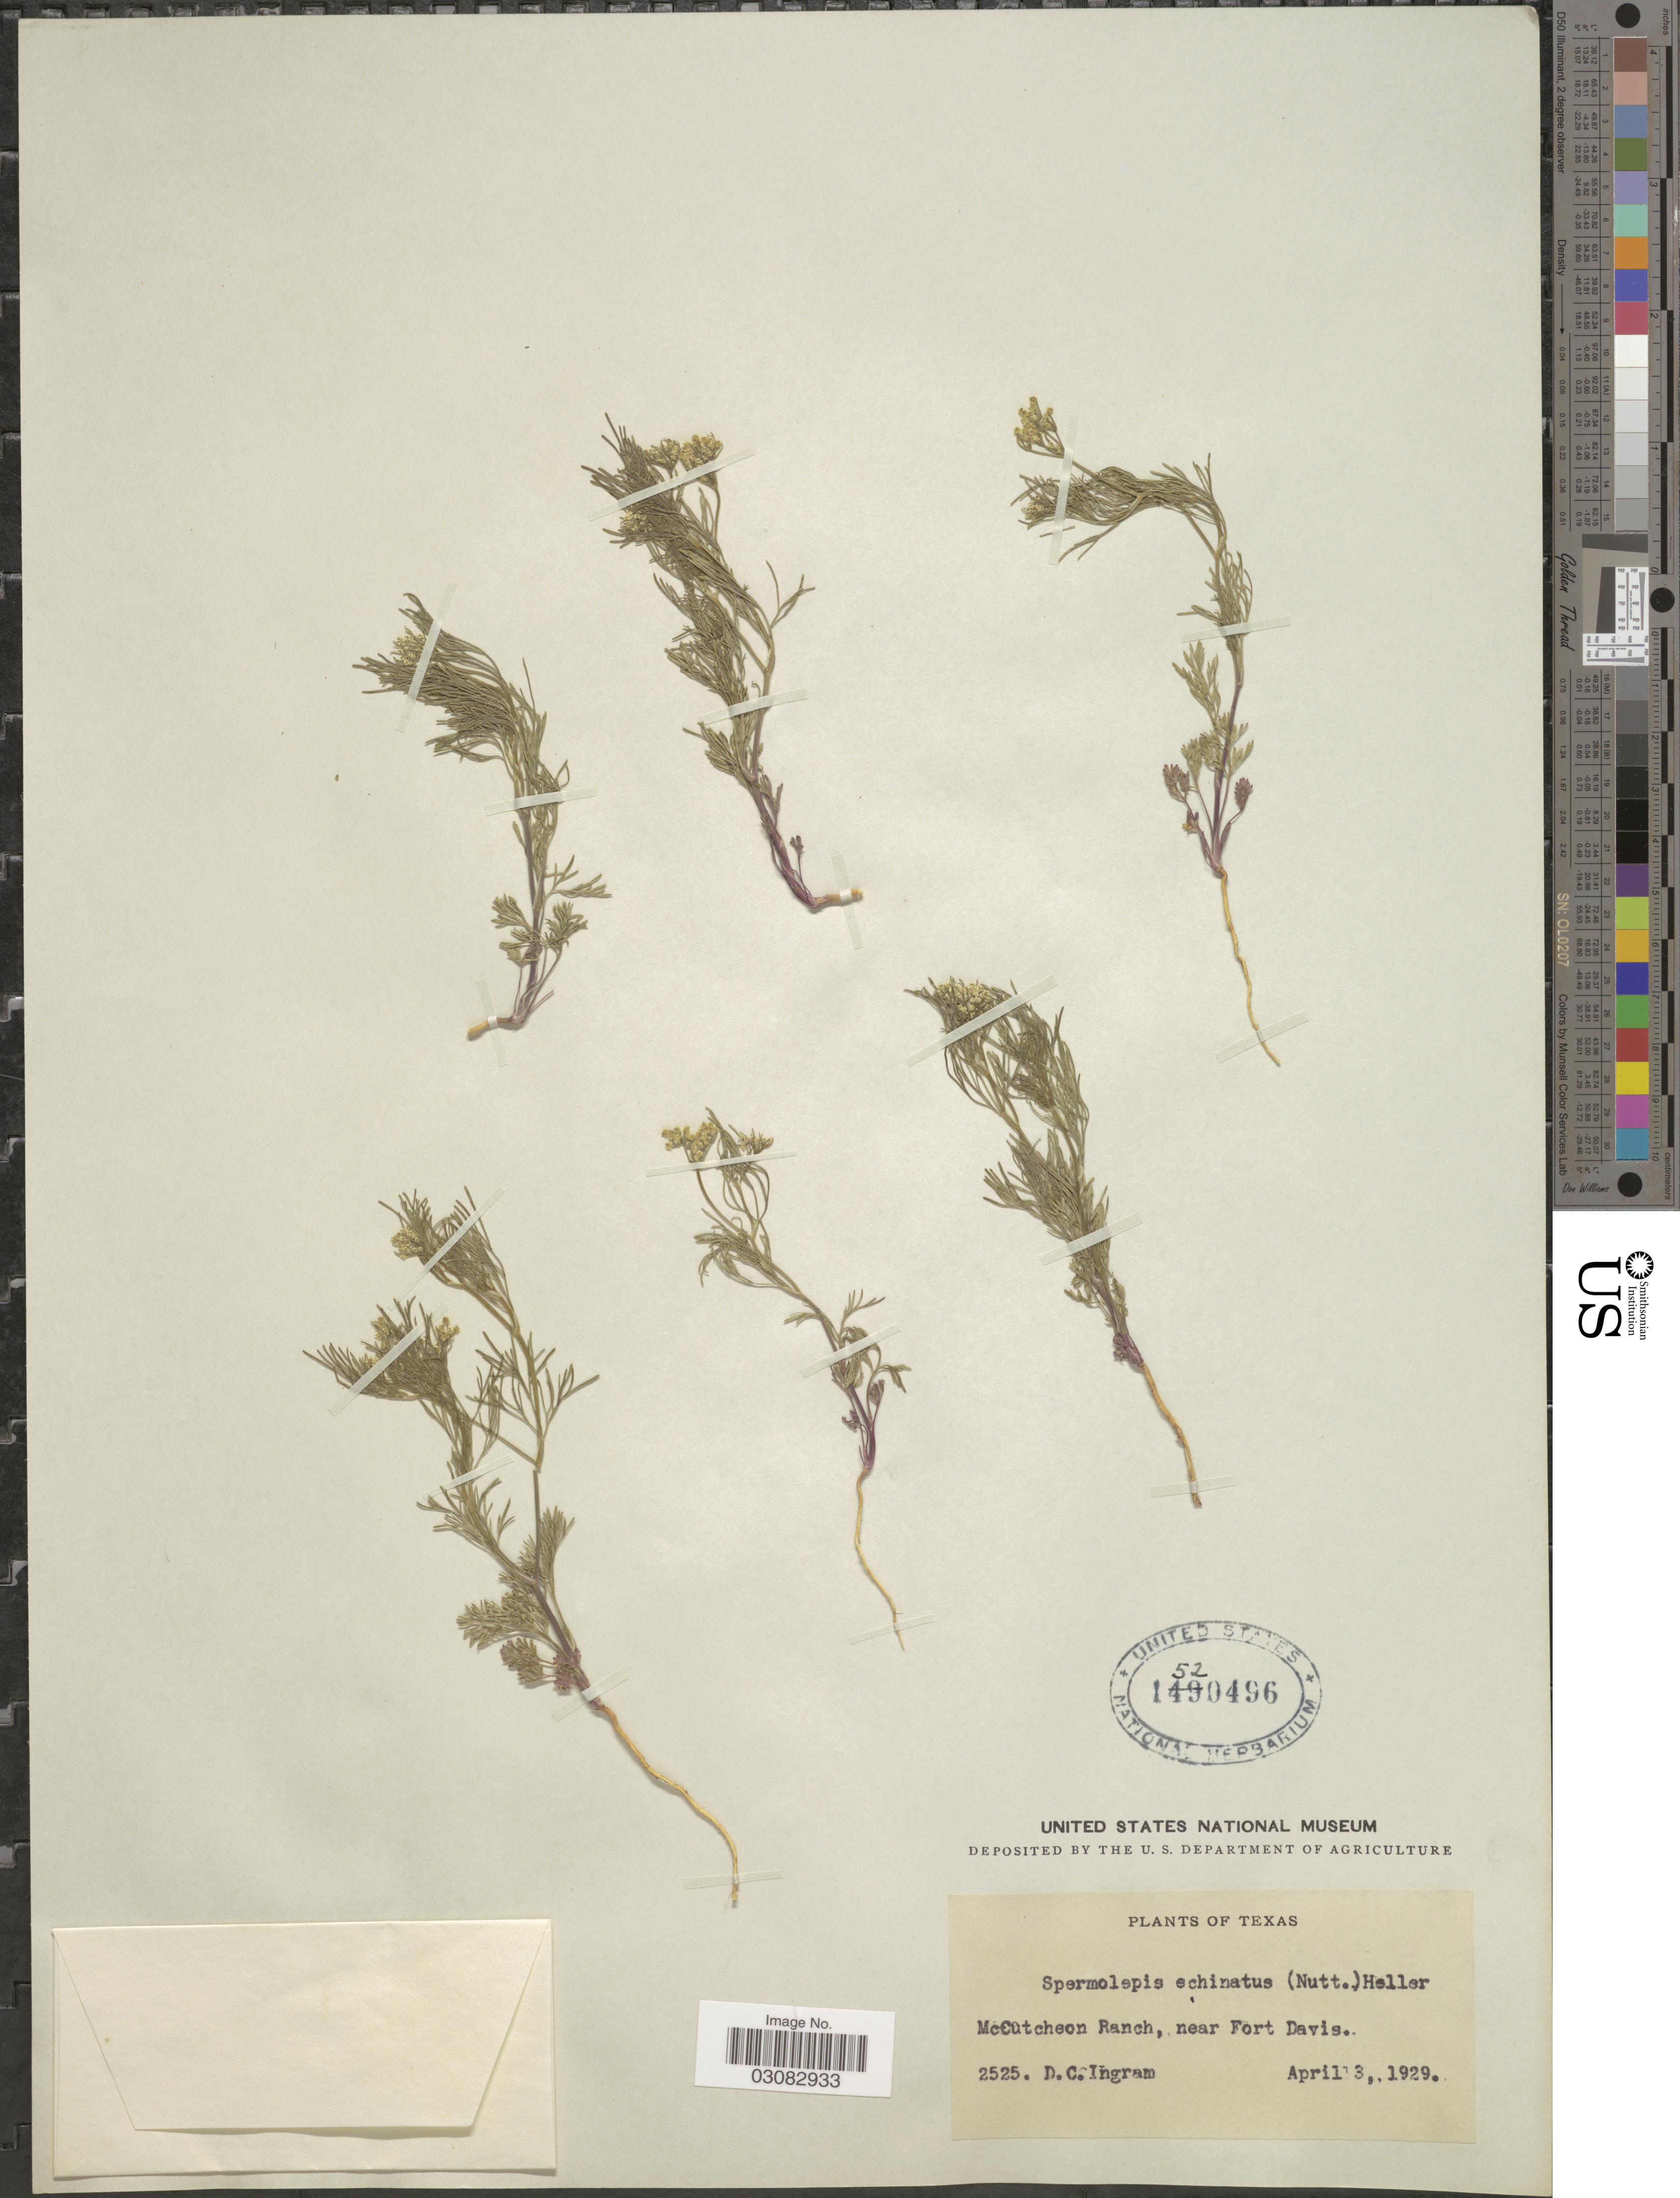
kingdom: Plantae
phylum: Tracheophyta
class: Magnoliopsida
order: Apiales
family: Apiaceae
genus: Spermolepis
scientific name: Spermolepis echinata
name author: (Nutt. ex DC.) A. Heller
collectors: D. C. Ingram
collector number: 2525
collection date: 1929-07-03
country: United States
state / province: Texas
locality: McCutcheon Ranch, near Fort Davis.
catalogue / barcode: US 1520496